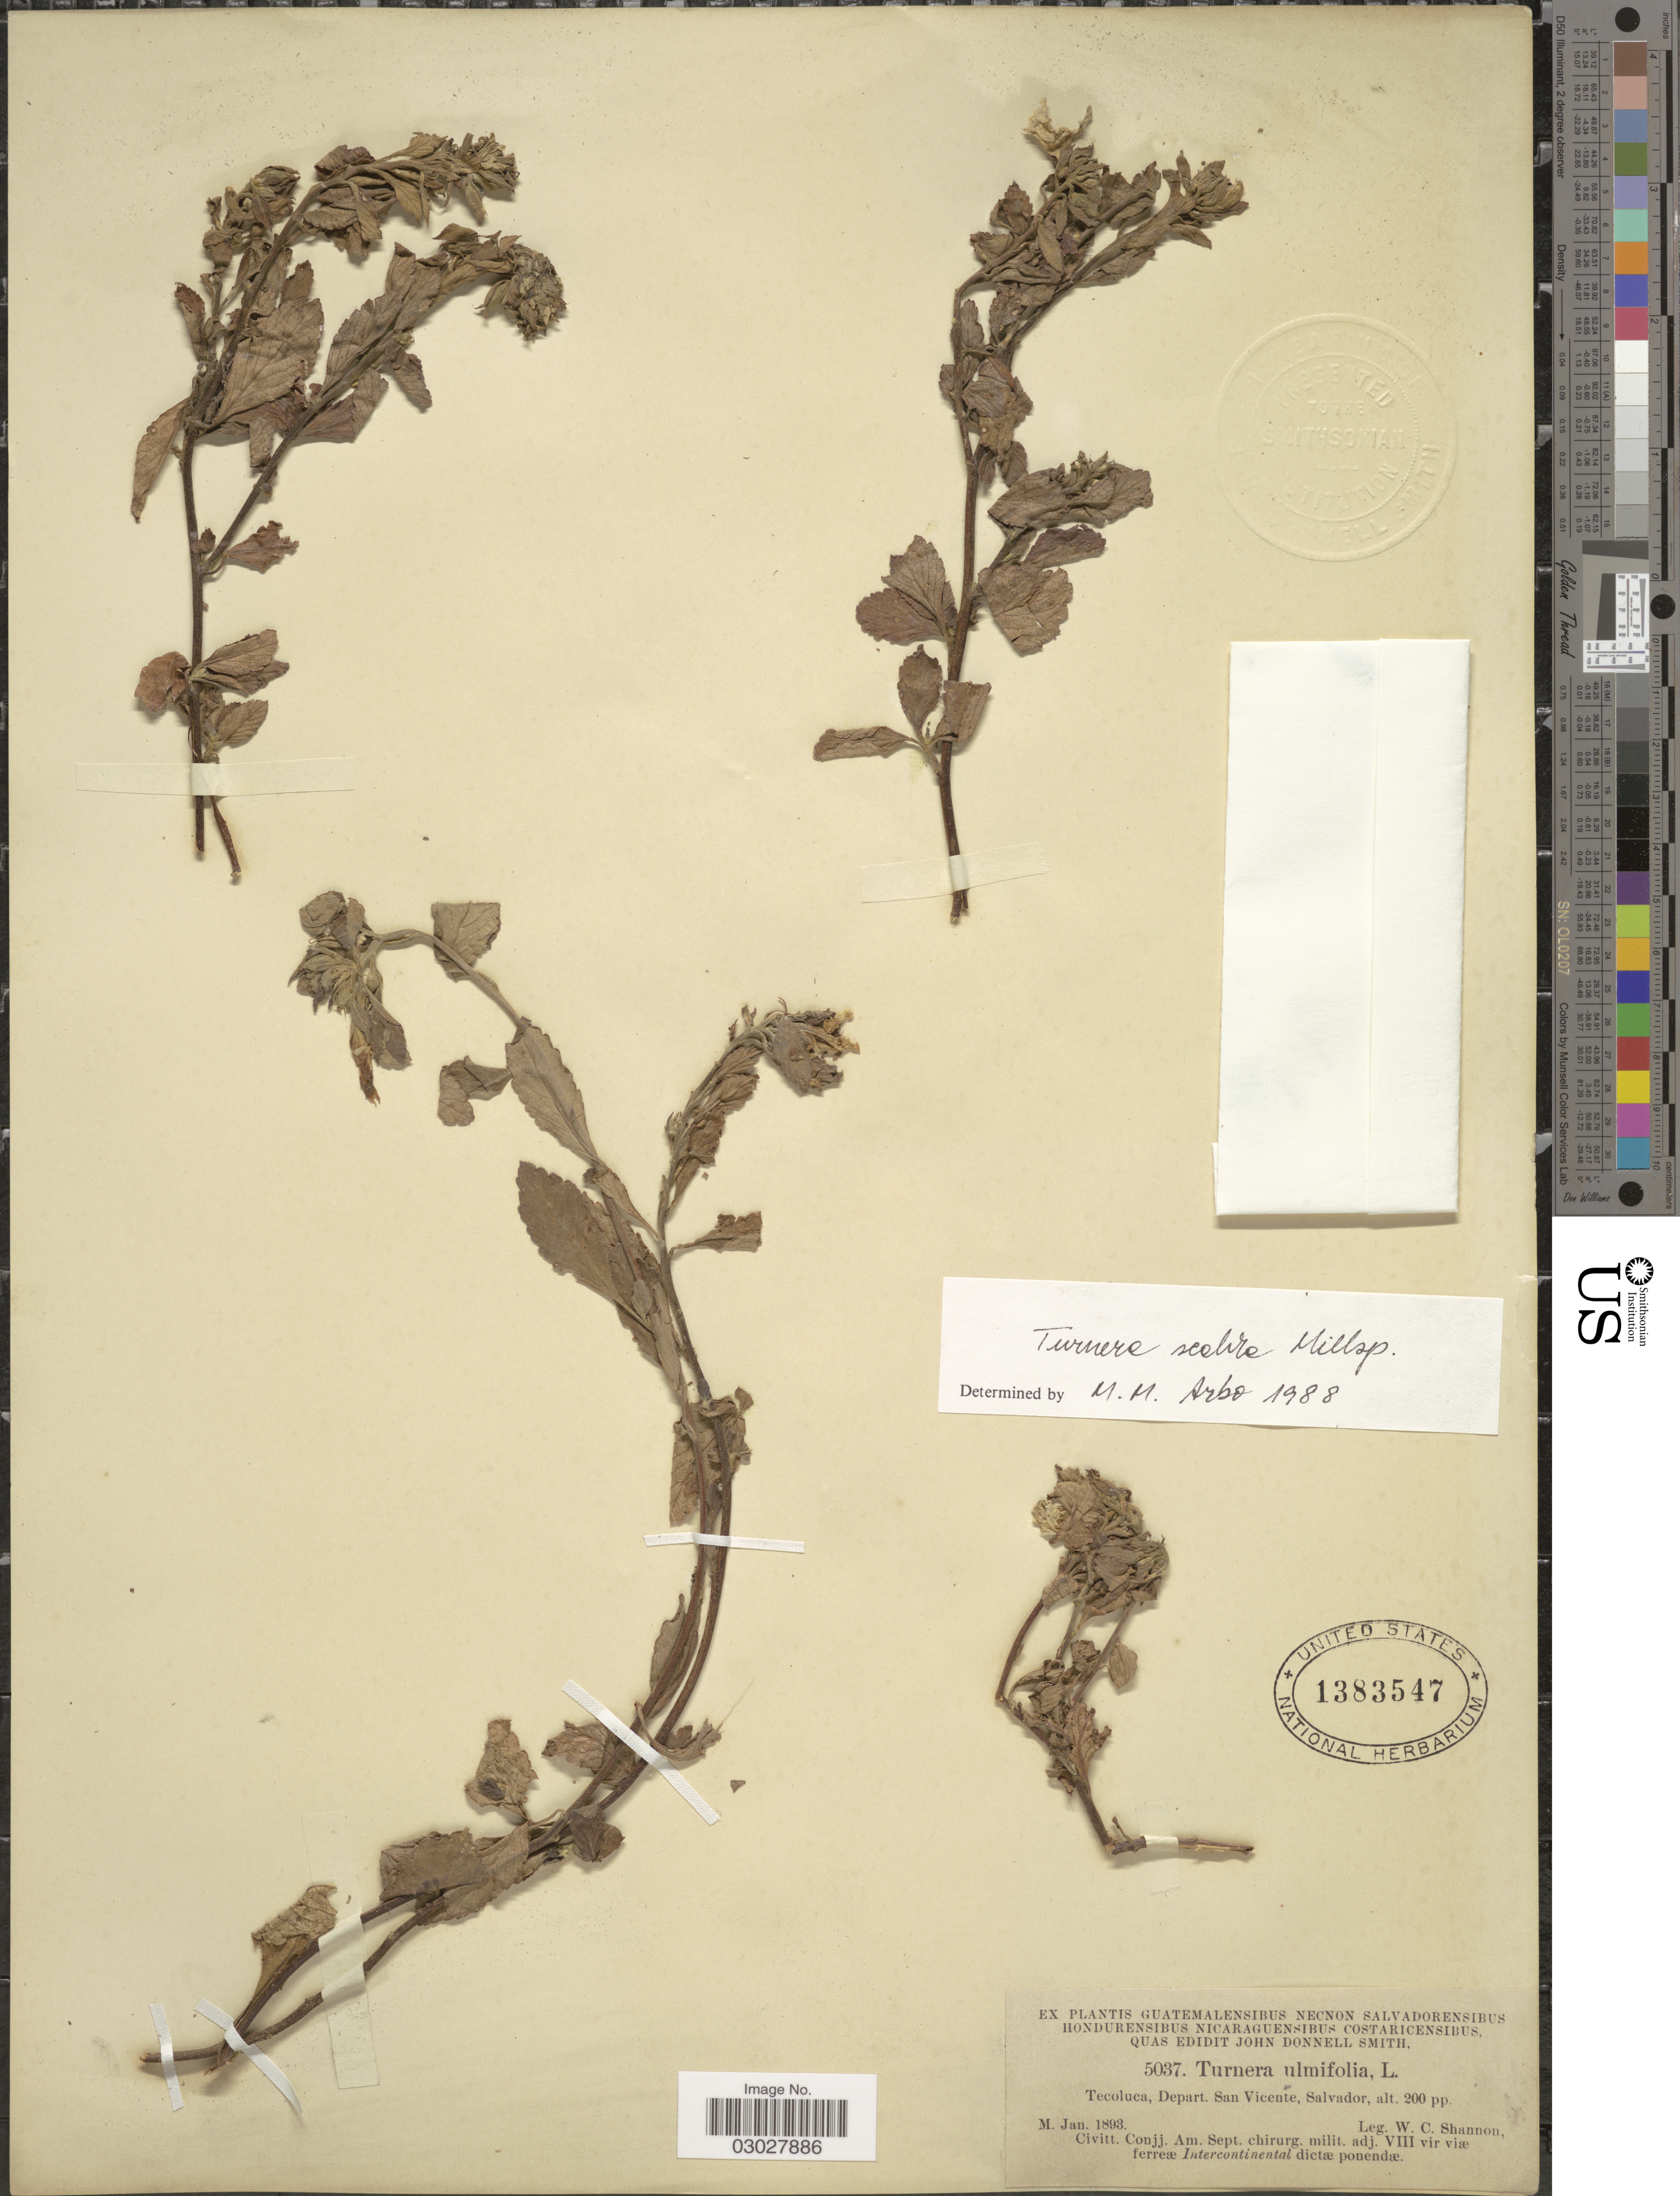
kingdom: Plantae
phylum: Tracheophyta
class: Magnoliopsida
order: Malpighiales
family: Turneraceae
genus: Turnera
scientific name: Turnera scabra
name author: Millsp.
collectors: W. C. Shannon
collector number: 5037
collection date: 1893-01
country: El Salvador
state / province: San Vincente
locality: Tecoluca, Depart. San Vicente.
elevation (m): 61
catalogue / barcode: US 1383547